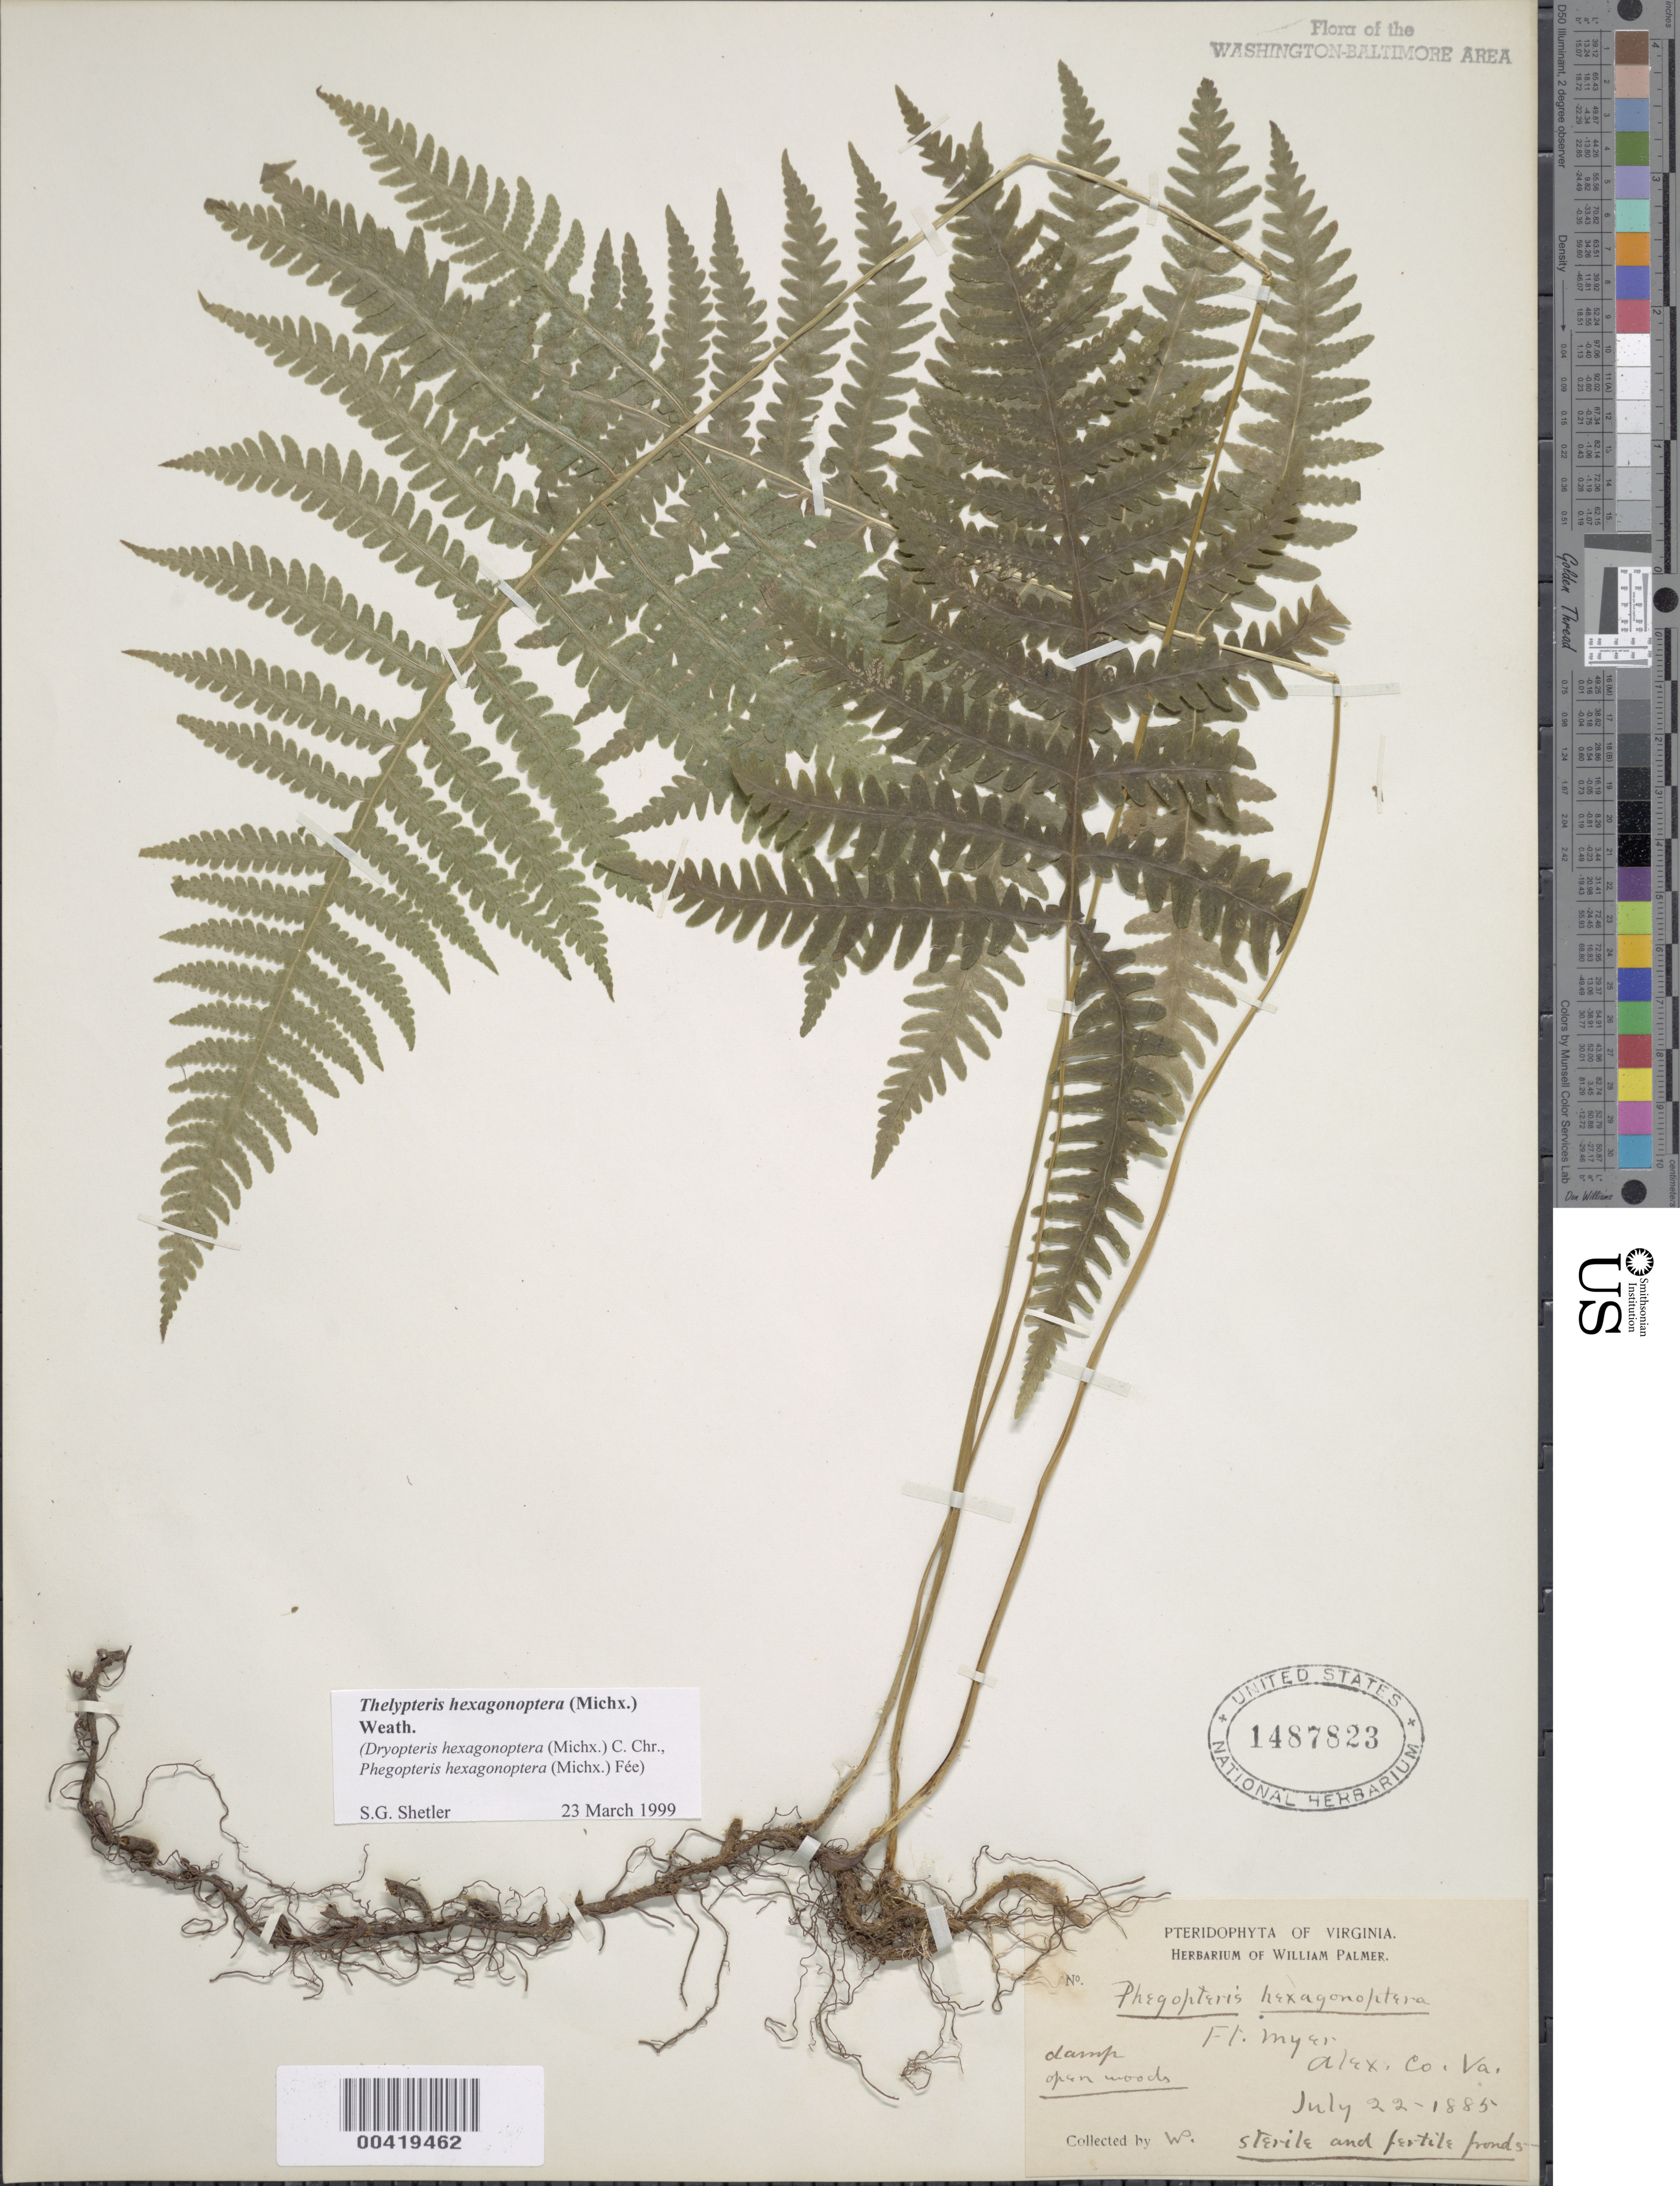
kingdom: Plantae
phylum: Tracheophyta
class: Polypodiopsida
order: Polypodiales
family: Thelypteridaceae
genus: Phegopteris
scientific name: Phegopteris hexagonoptera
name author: (Michx.) Fée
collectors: W. Palmer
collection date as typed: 22 Jul 1885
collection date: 1885-07-22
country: United States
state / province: Virginia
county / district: Arlington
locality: Fort Myers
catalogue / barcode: US 1487823